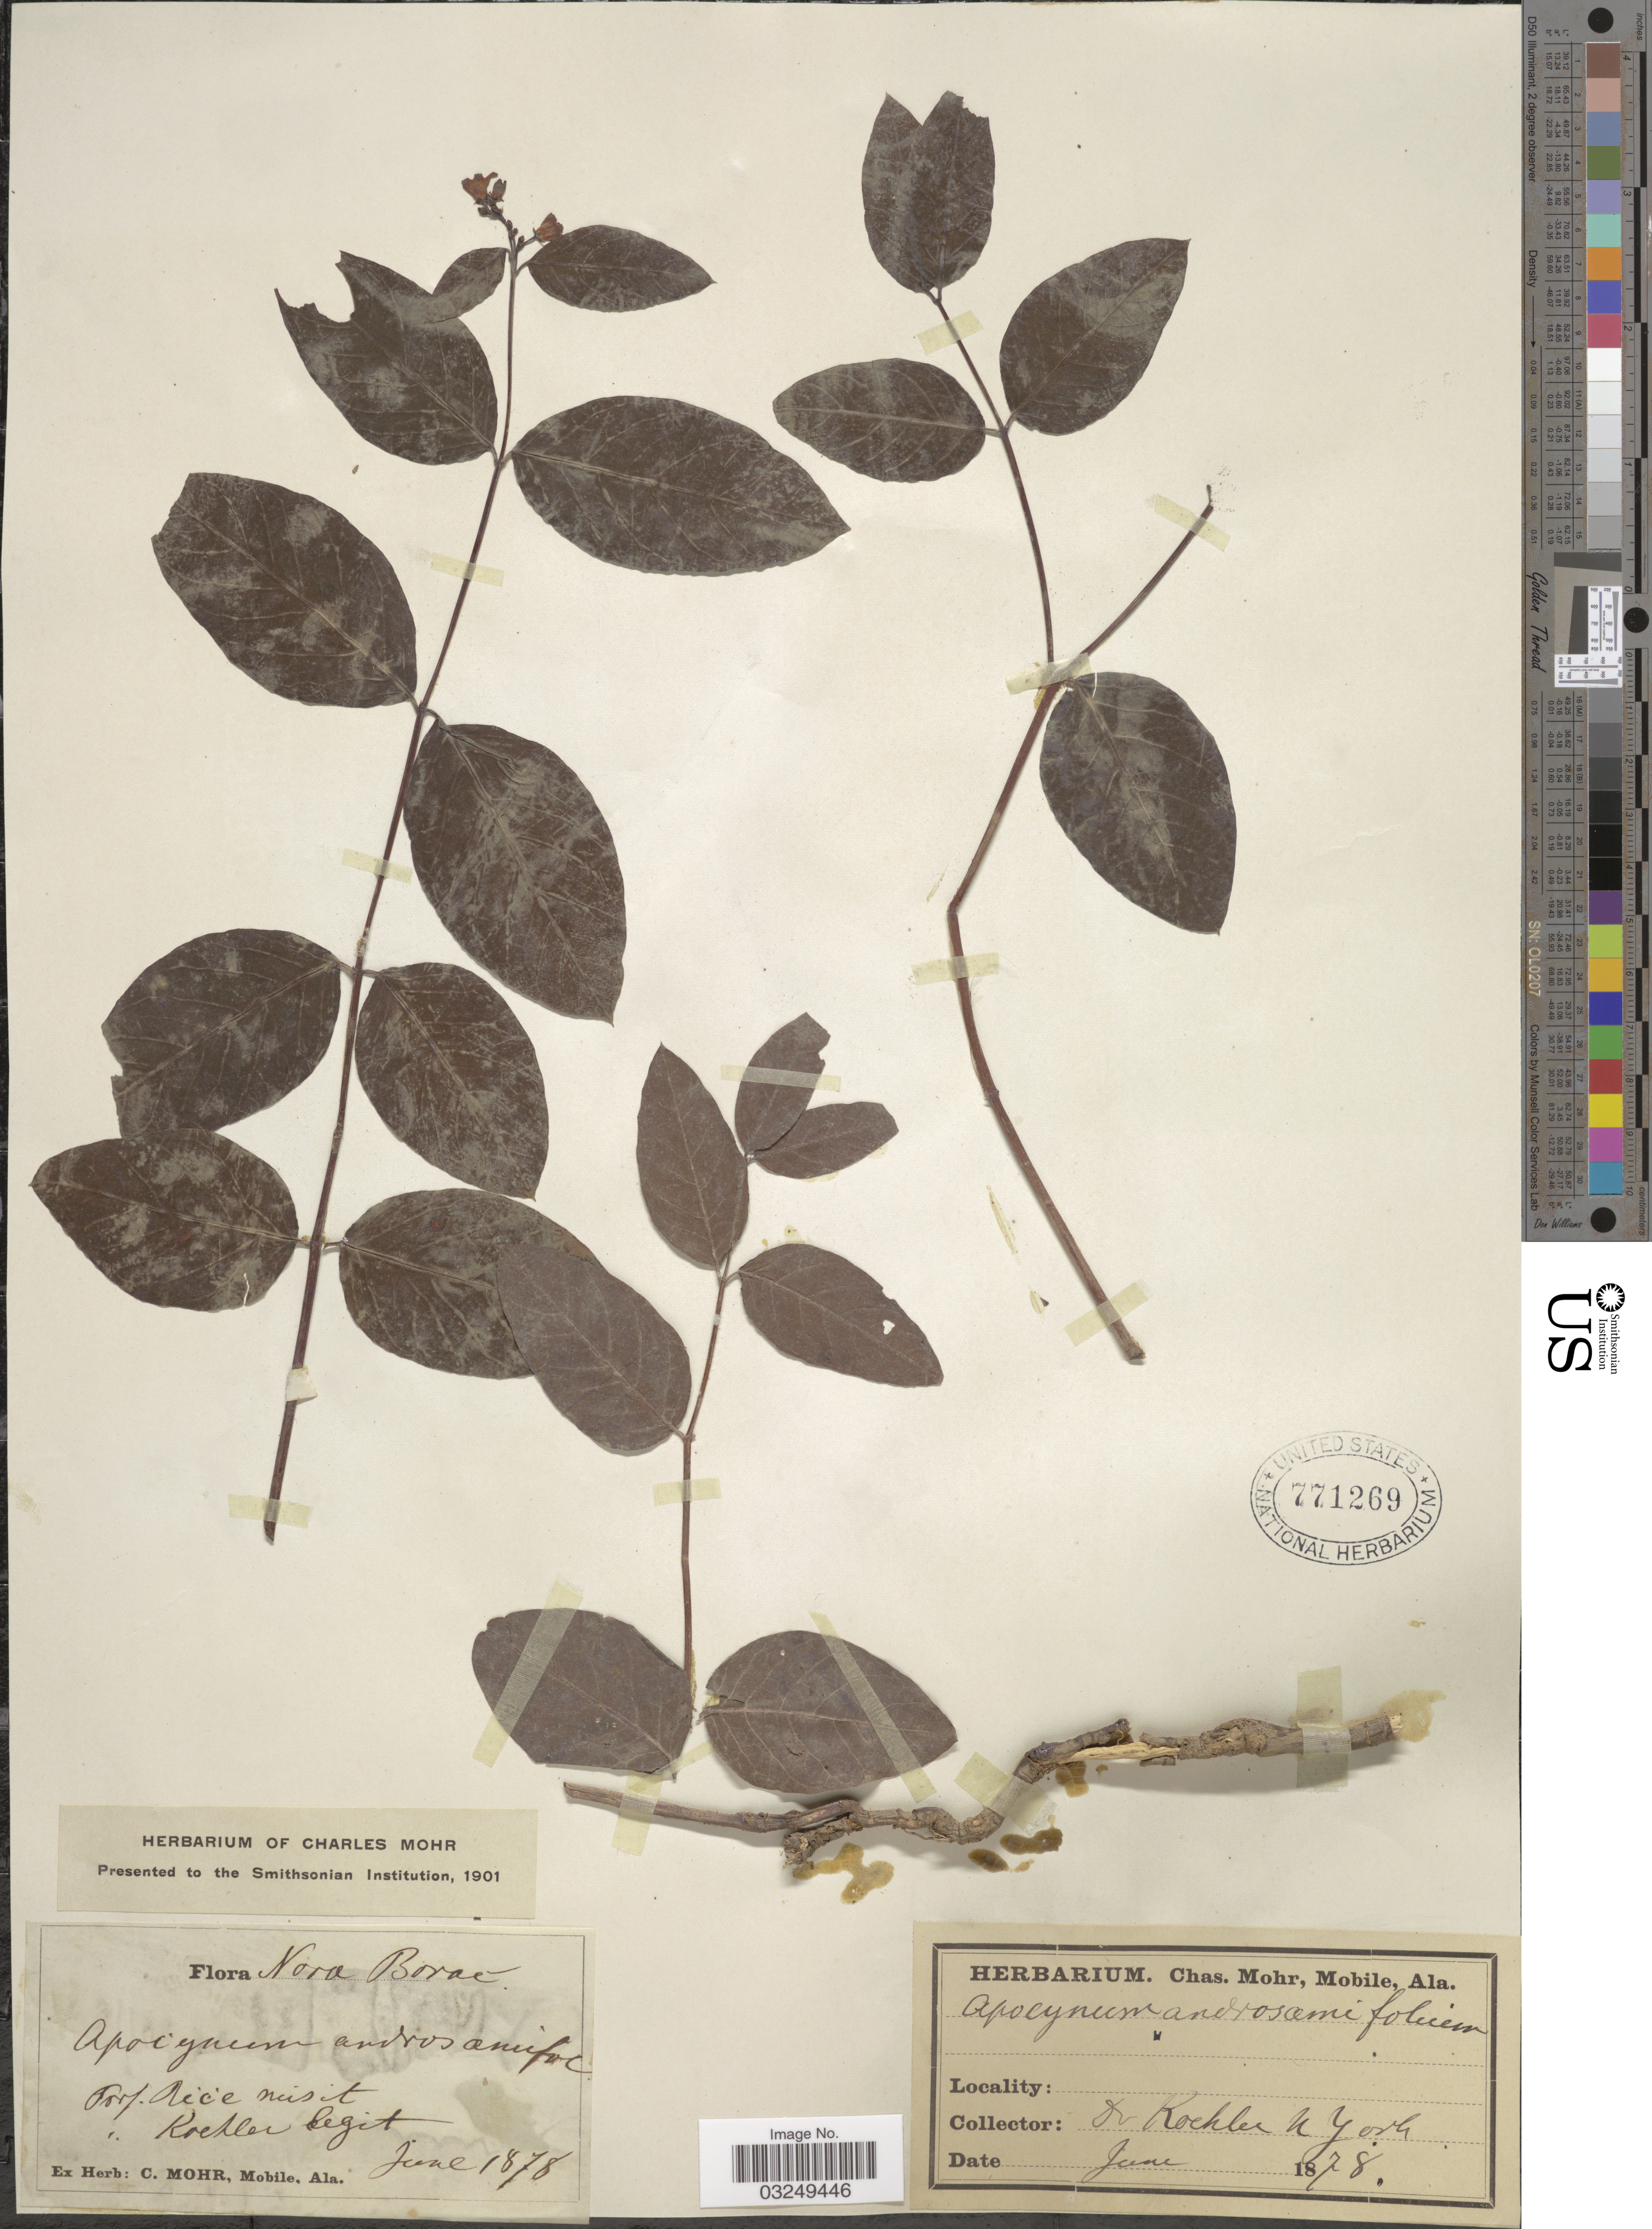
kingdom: Plantae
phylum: Tracheophyta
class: Magnoliopsida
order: Gentianales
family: Apocynaceae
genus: Apocynum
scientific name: Apocynum androsaemifolium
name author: L.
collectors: -. Koehler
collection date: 1878-06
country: United States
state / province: New York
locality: Novae Borae.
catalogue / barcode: US 771269